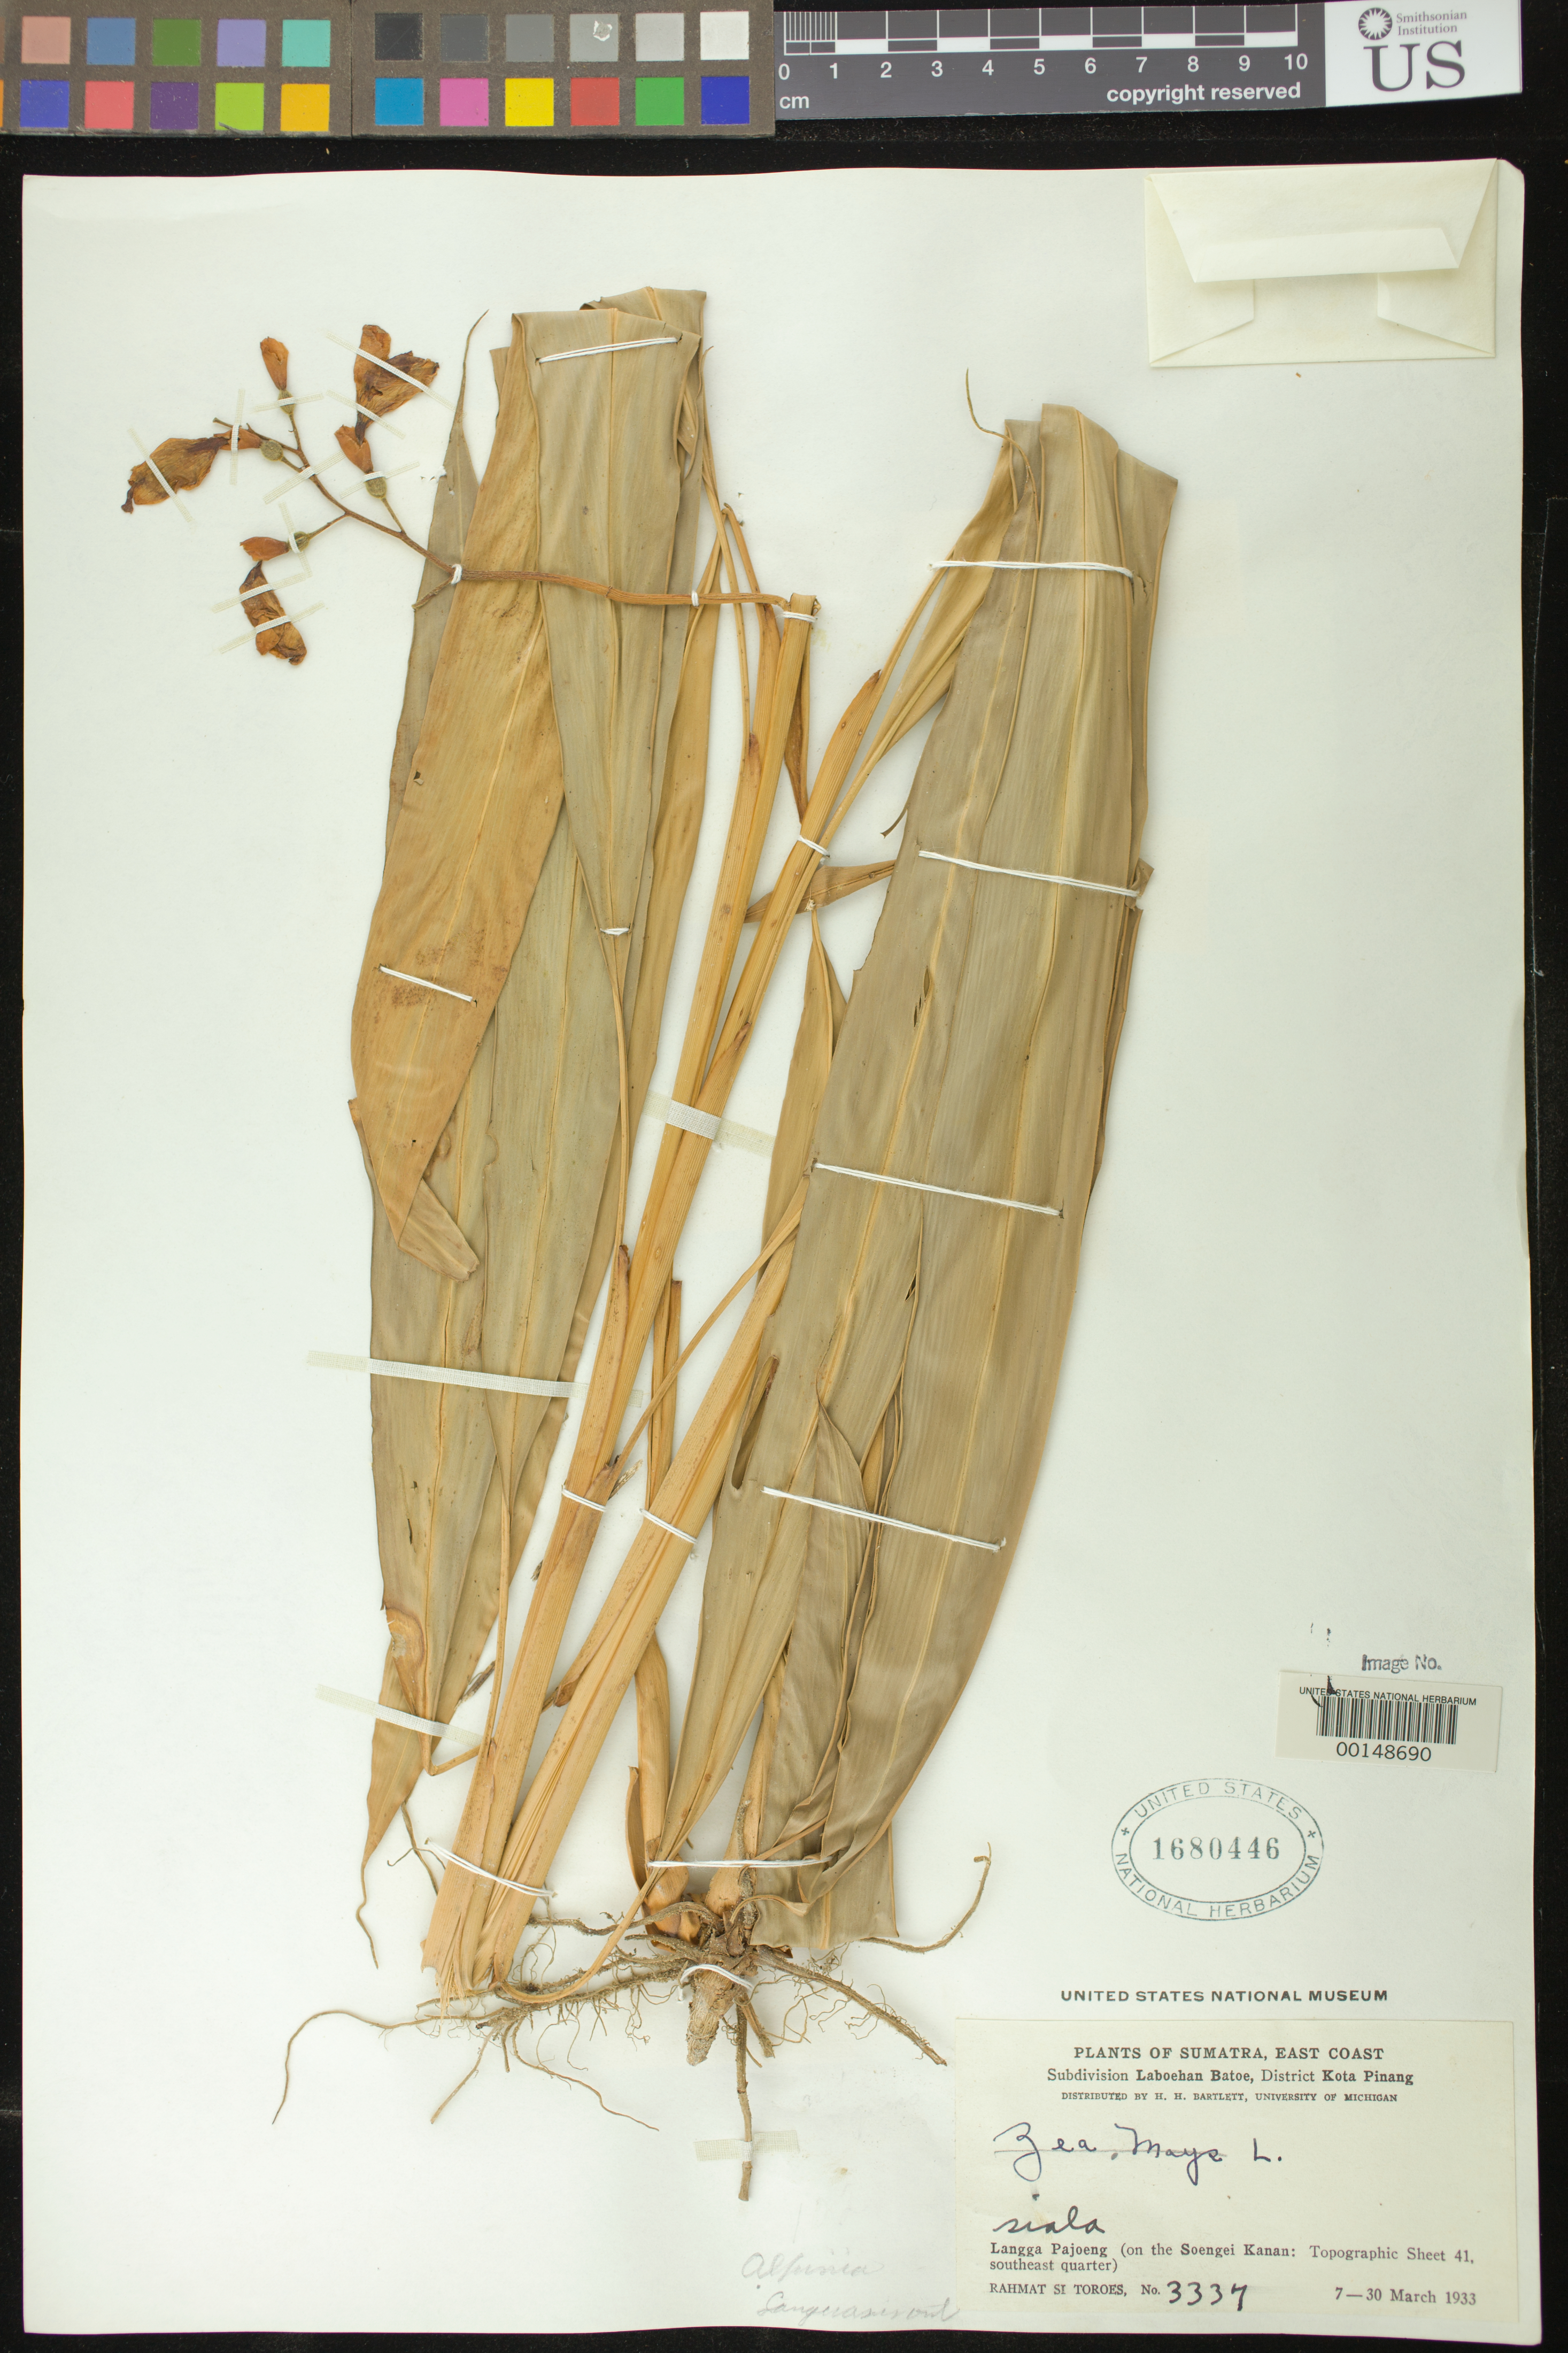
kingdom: Plantae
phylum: Tracheophyta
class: Liliopsida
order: Zingiberales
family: Zingiberaceae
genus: Alpinia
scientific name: Alpinia sp.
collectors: Rahmat Si Boeea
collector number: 3337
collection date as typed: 07 Mar 1933 to 30 Mar 1933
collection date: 1933-03-07/1933-03-30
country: Indonesia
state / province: Sumatra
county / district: Sumatera Utara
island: Sumatra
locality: Subdivision laboehan batoe, district kota pinang; langga pajoeng (on the soengei kanan: topo sheet 41, se quarter)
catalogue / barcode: US 1680446